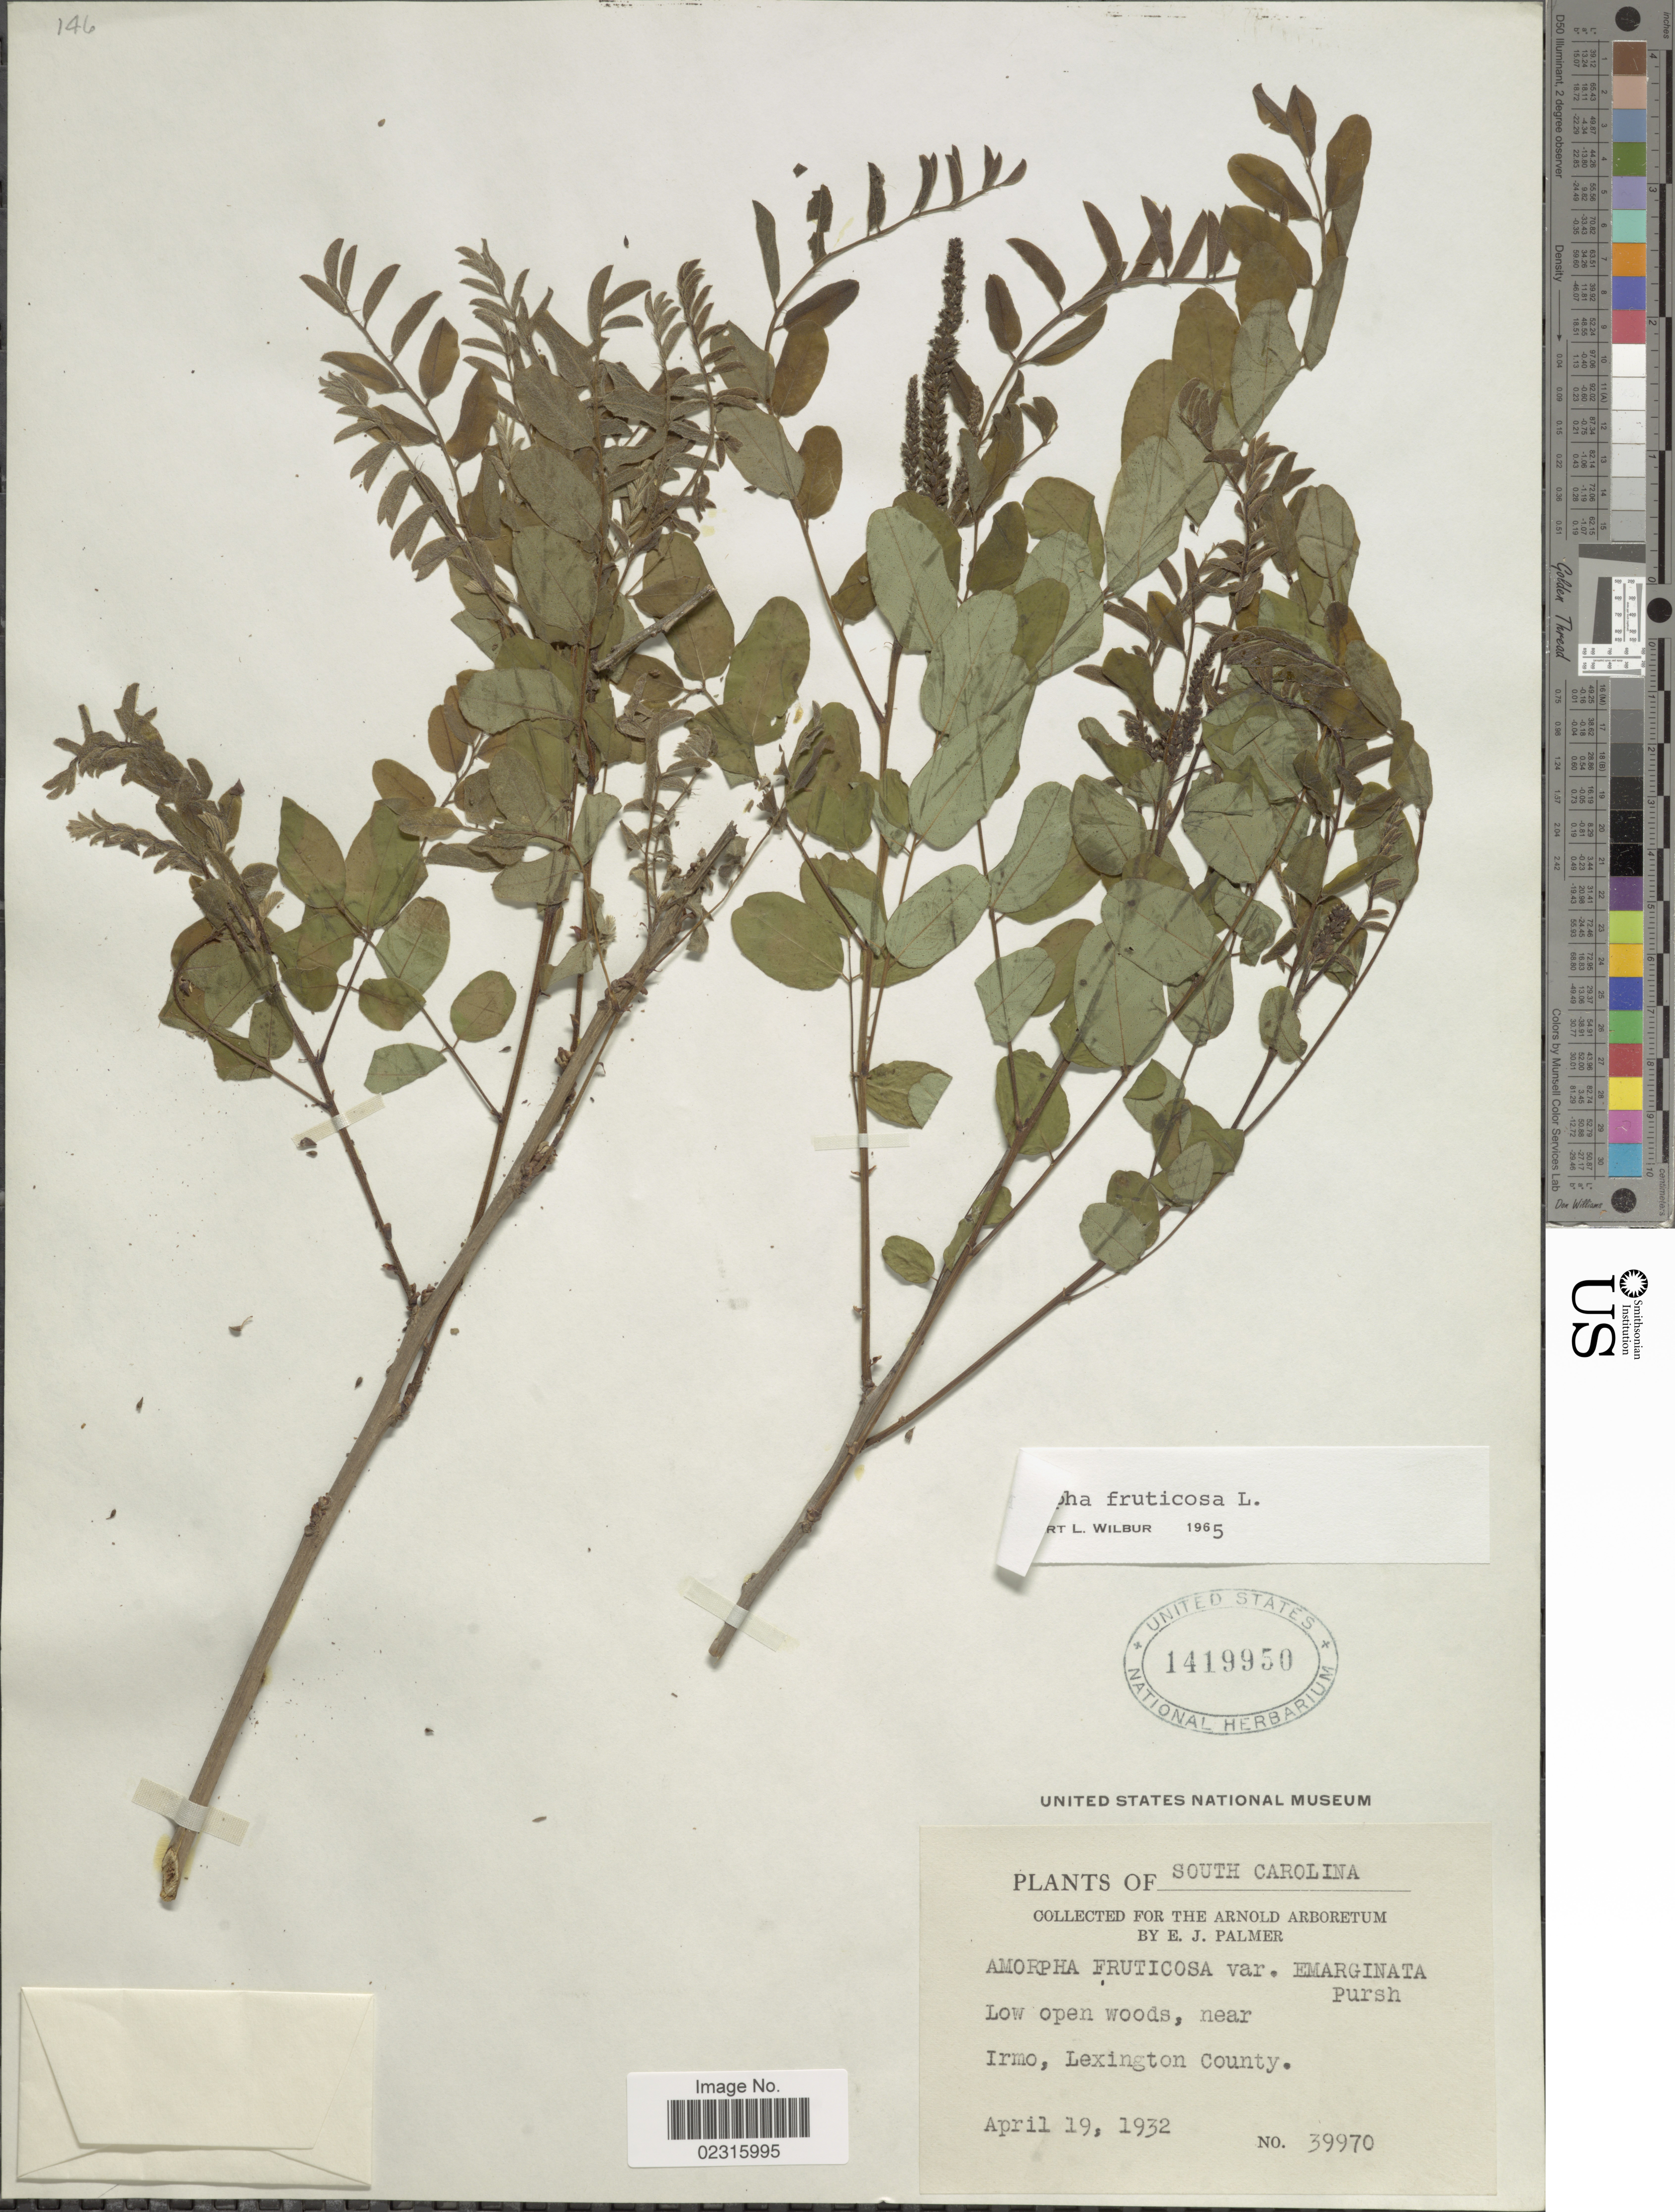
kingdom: Plantae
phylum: Tracheophyta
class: Magnoliopsida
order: Fabales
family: Fabaceae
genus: Amorpha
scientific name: Amorpha fruticosa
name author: L.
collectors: E. J. Palmer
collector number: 39970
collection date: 1932-04-19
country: United States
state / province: South Carolina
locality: Near Irmo, Lexington County.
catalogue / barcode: US 1419950